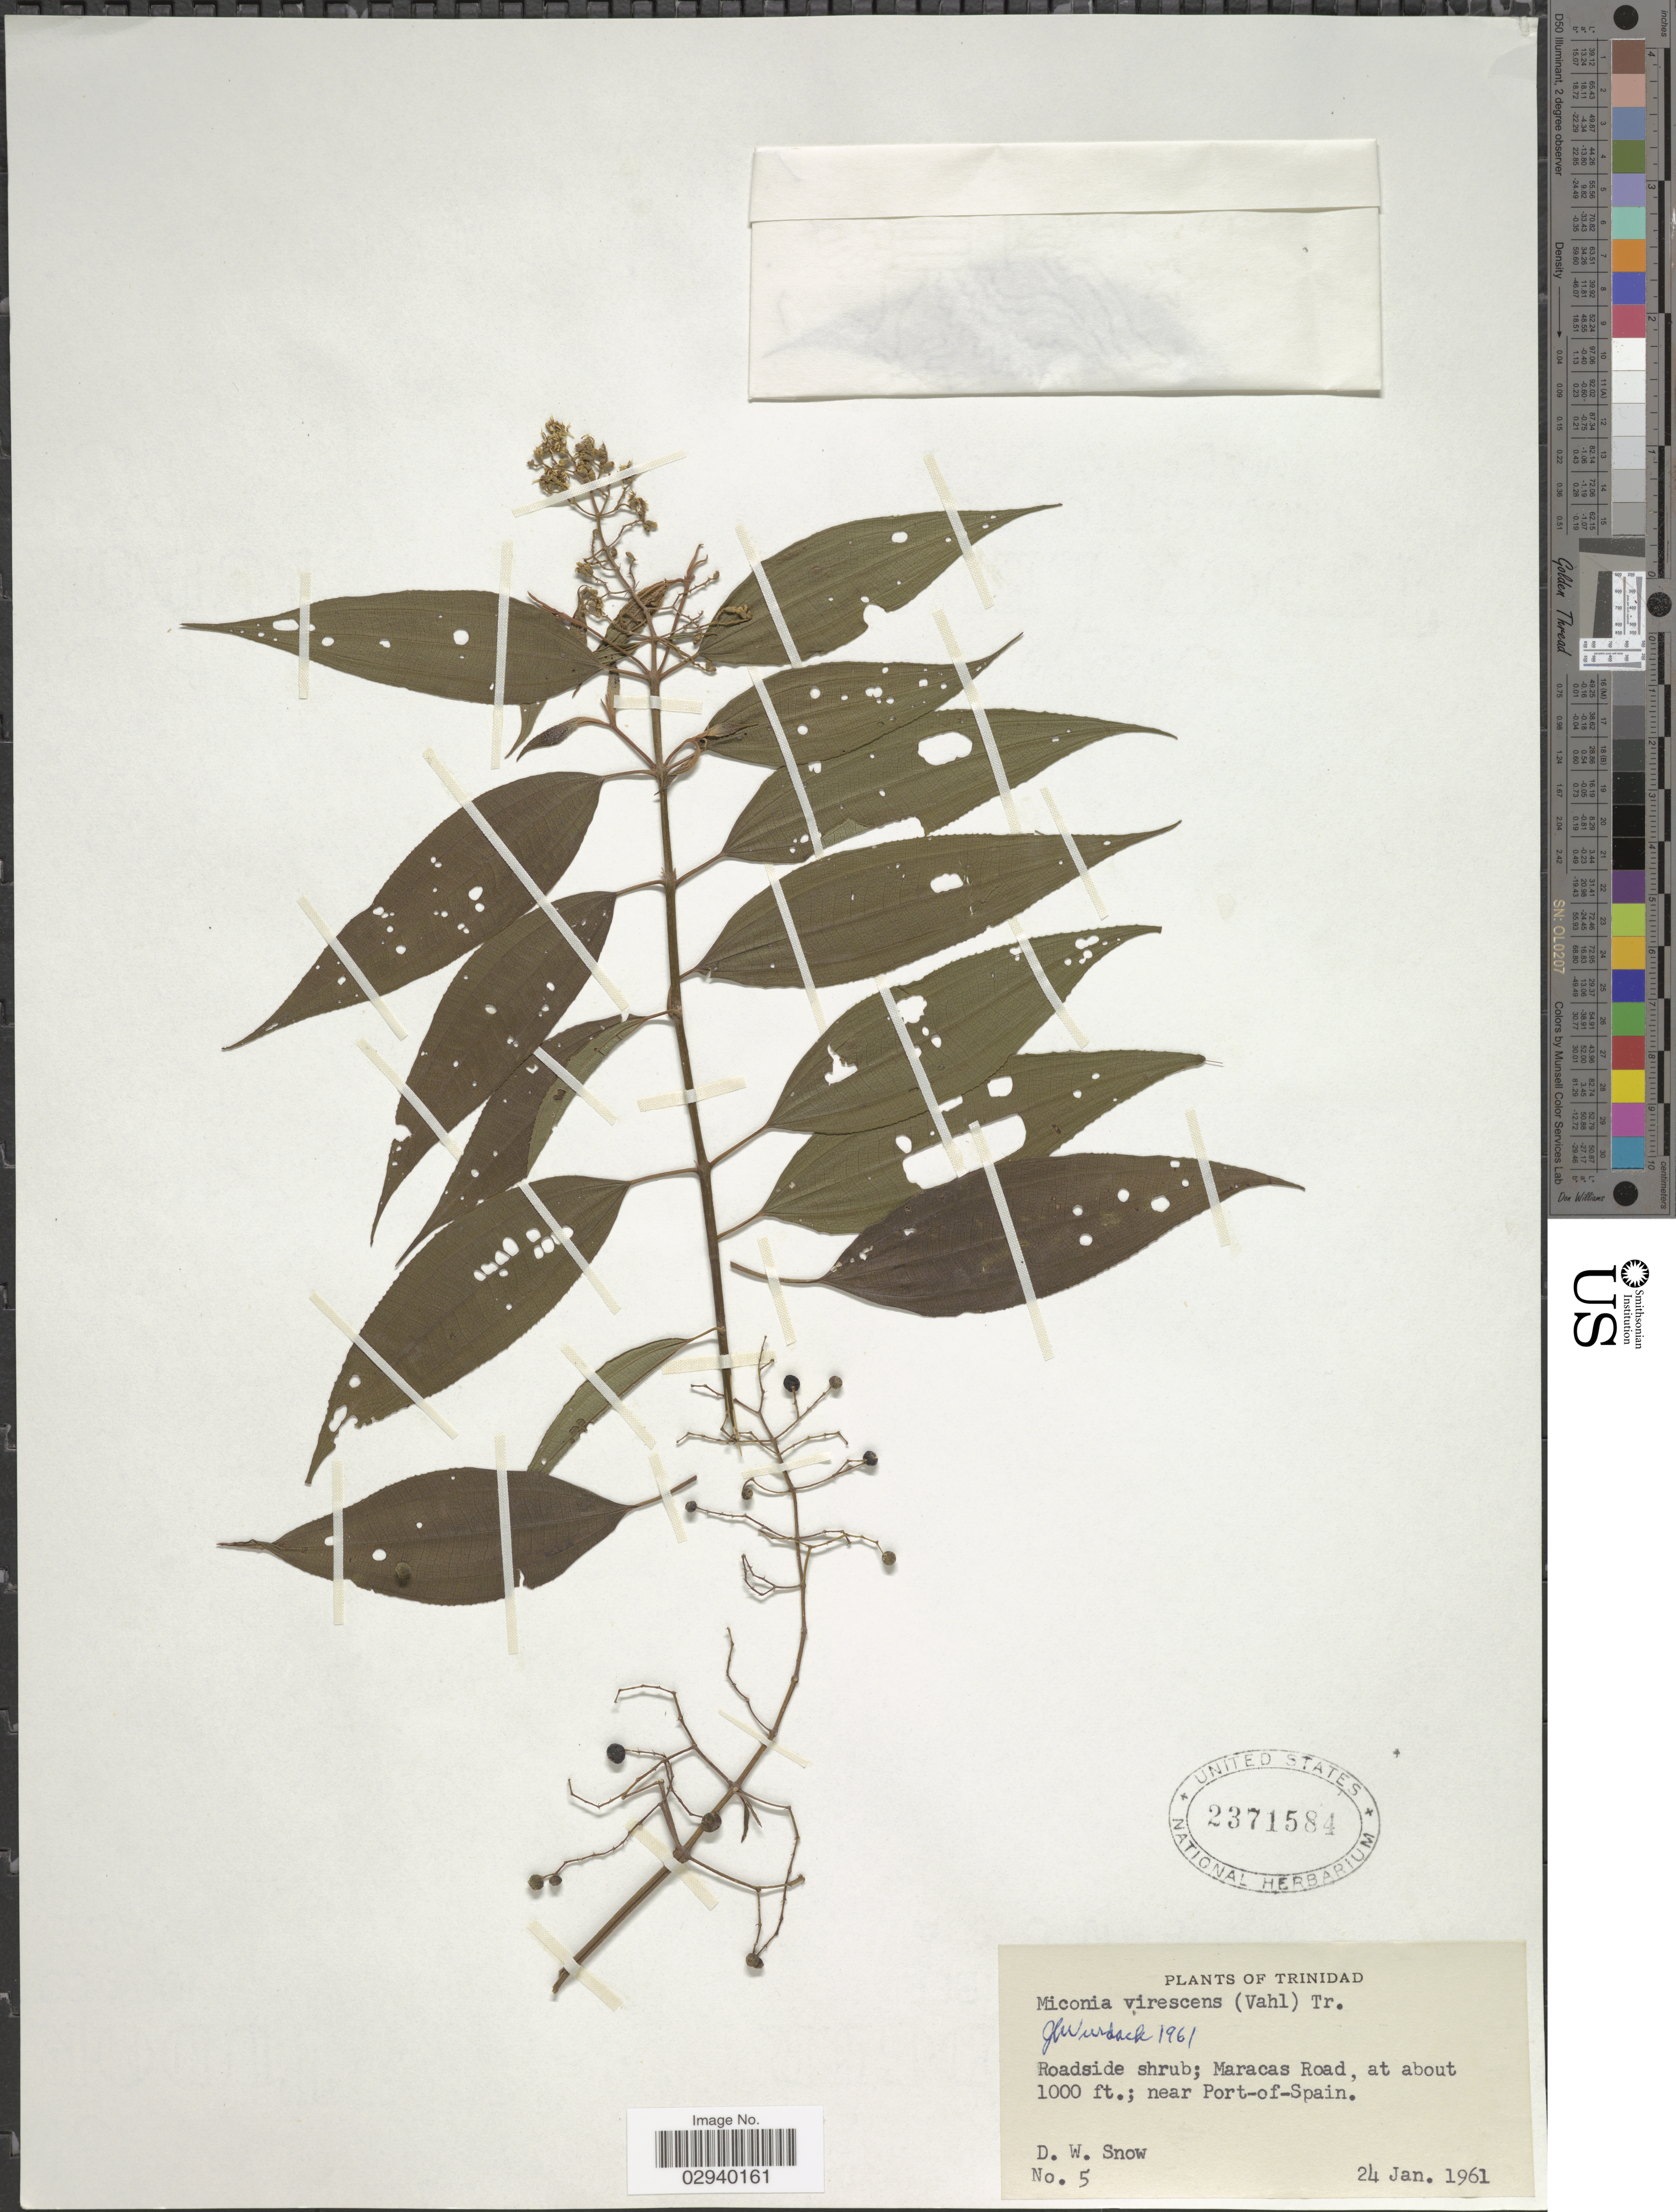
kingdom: Plantae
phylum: Tracheophyta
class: Magnoliopsida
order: Myrtales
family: Melastomataceae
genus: Miconia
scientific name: Miconia laevigata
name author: (L.) D. Don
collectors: D. Snow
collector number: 5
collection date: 1961-01-24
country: Trinidad and Tobago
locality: Trinidad. Maracas Road; Near Port-of-Spain.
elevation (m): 305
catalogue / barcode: US 2371584